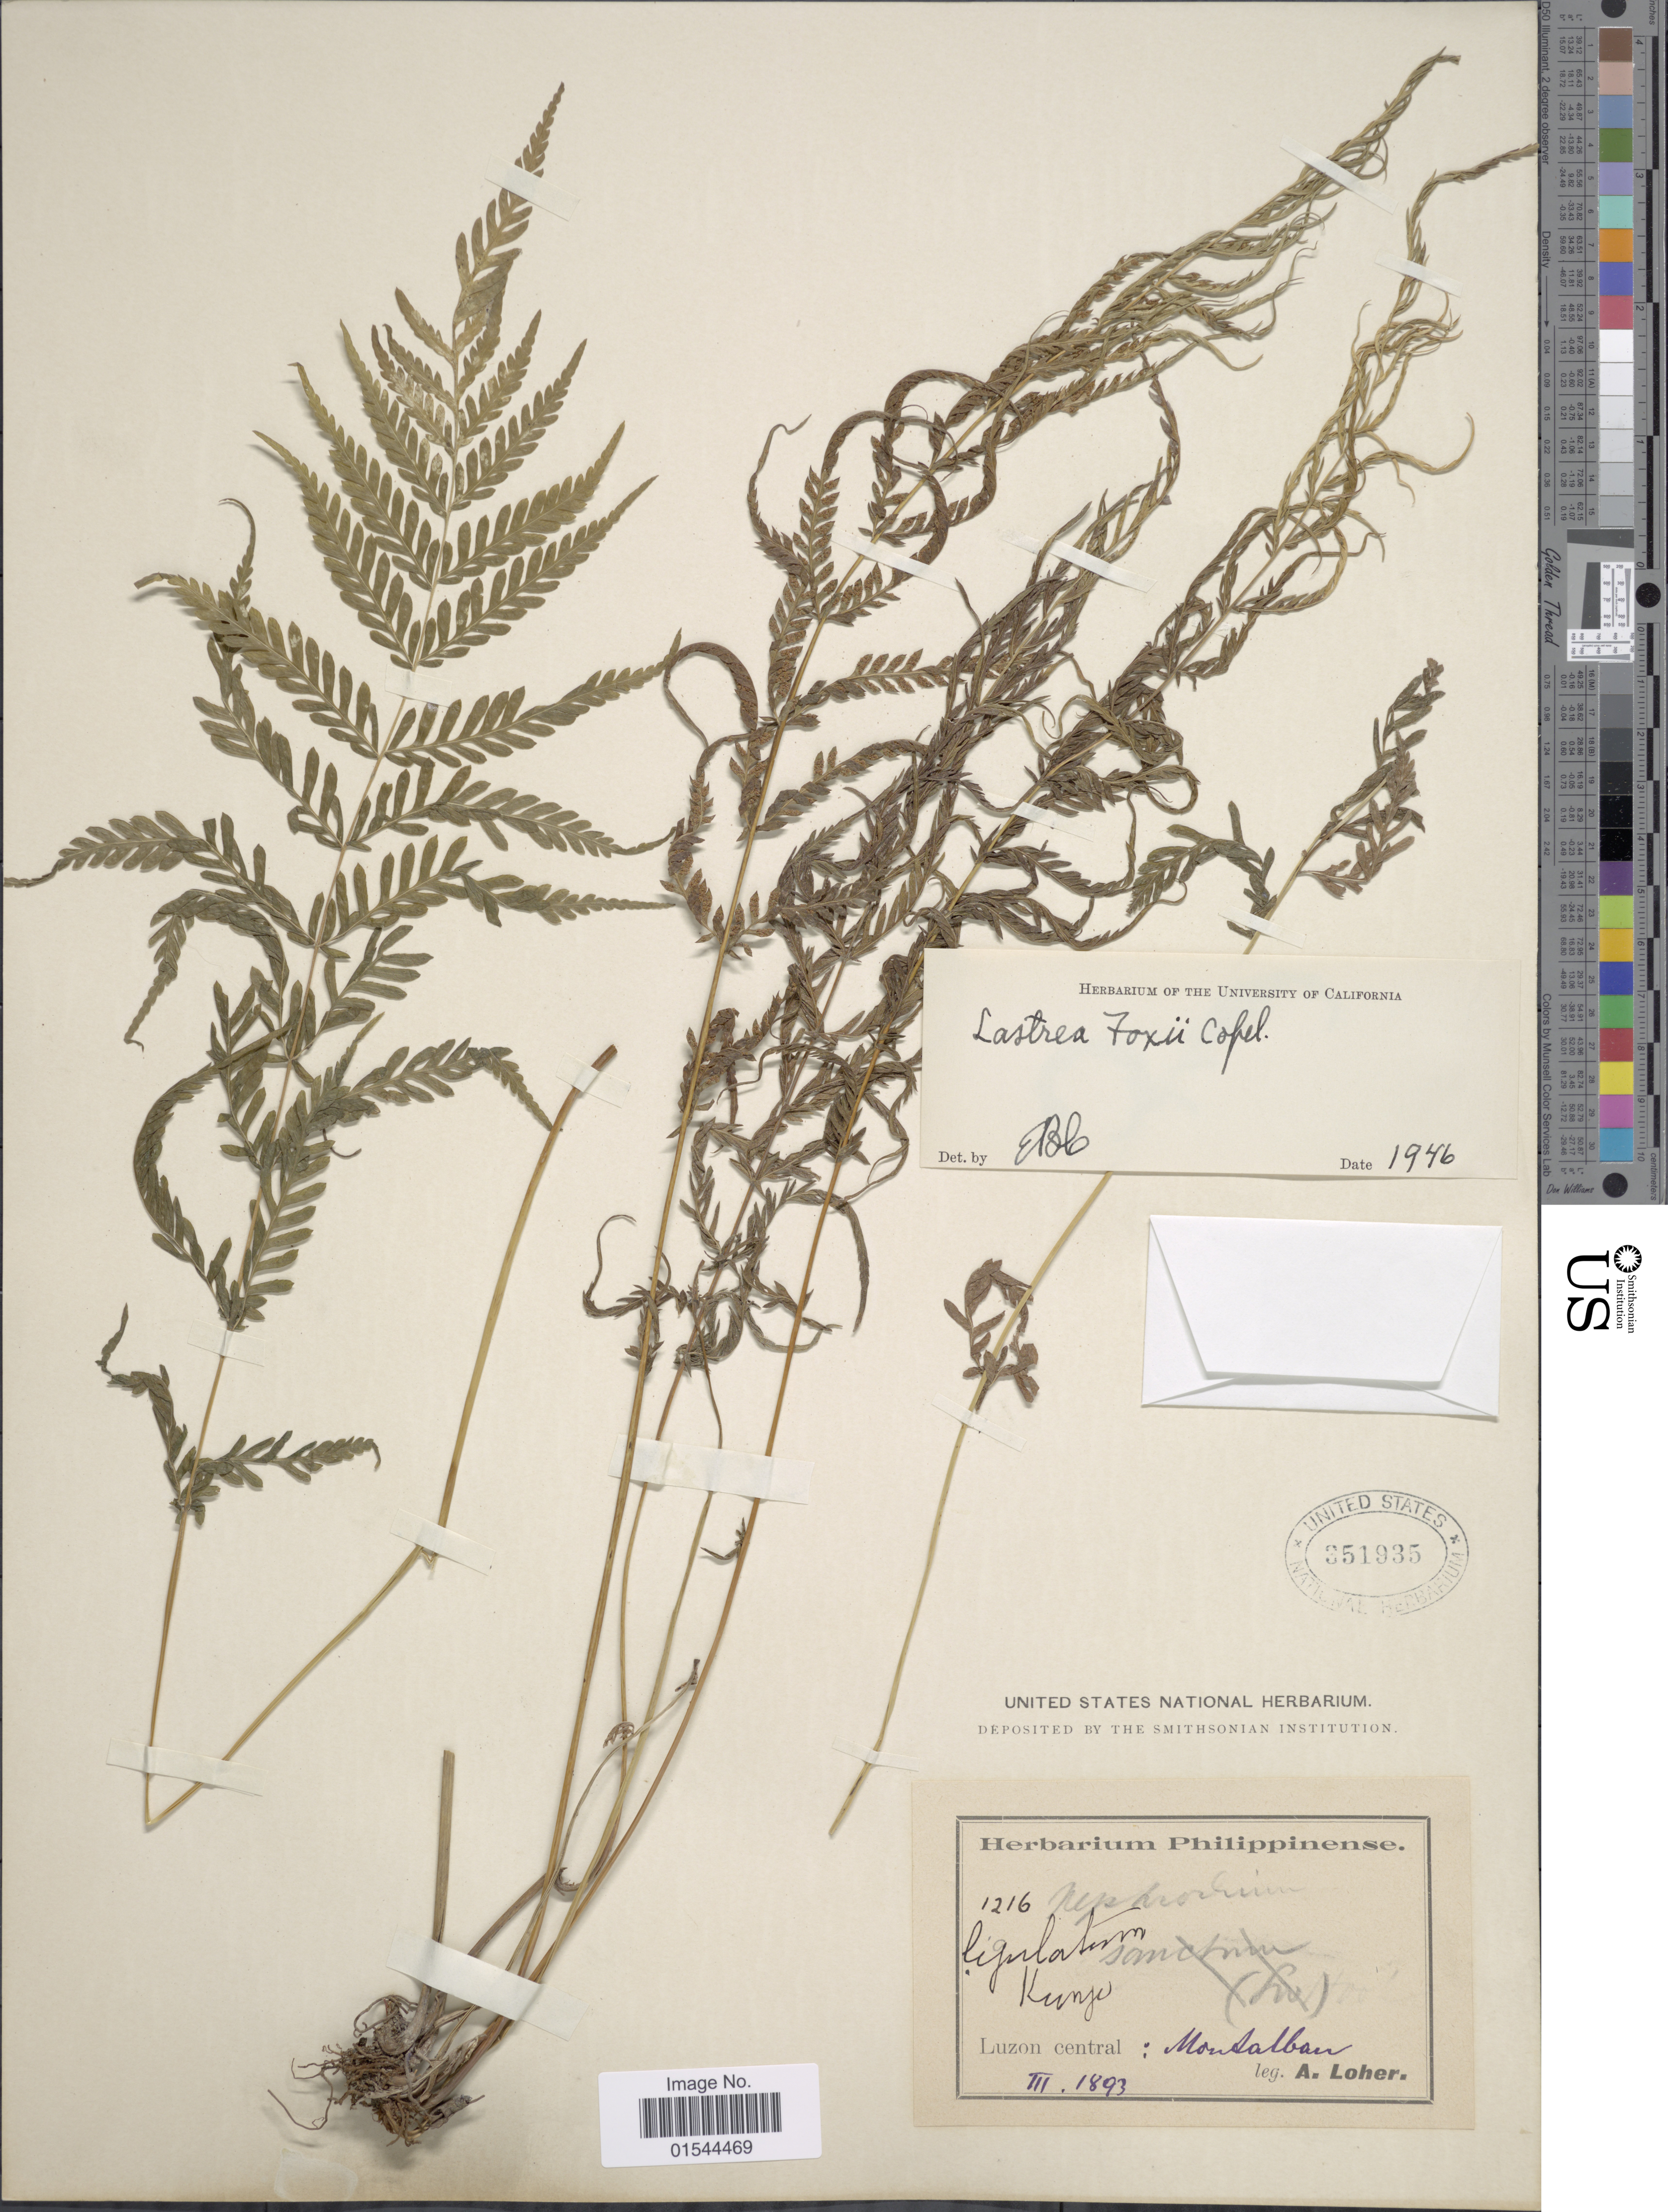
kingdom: Plantae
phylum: Tracheophyta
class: Polypodiopsida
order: Polypodiales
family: Thelypteridaceae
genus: Pneumatopteris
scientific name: Pneumatopteris ligulata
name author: (C. Presl) Holttum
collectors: A. Loher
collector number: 1216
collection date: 1893-03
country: Philippines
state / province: Central Luzon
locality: Luzon Central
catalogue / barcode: US 351935